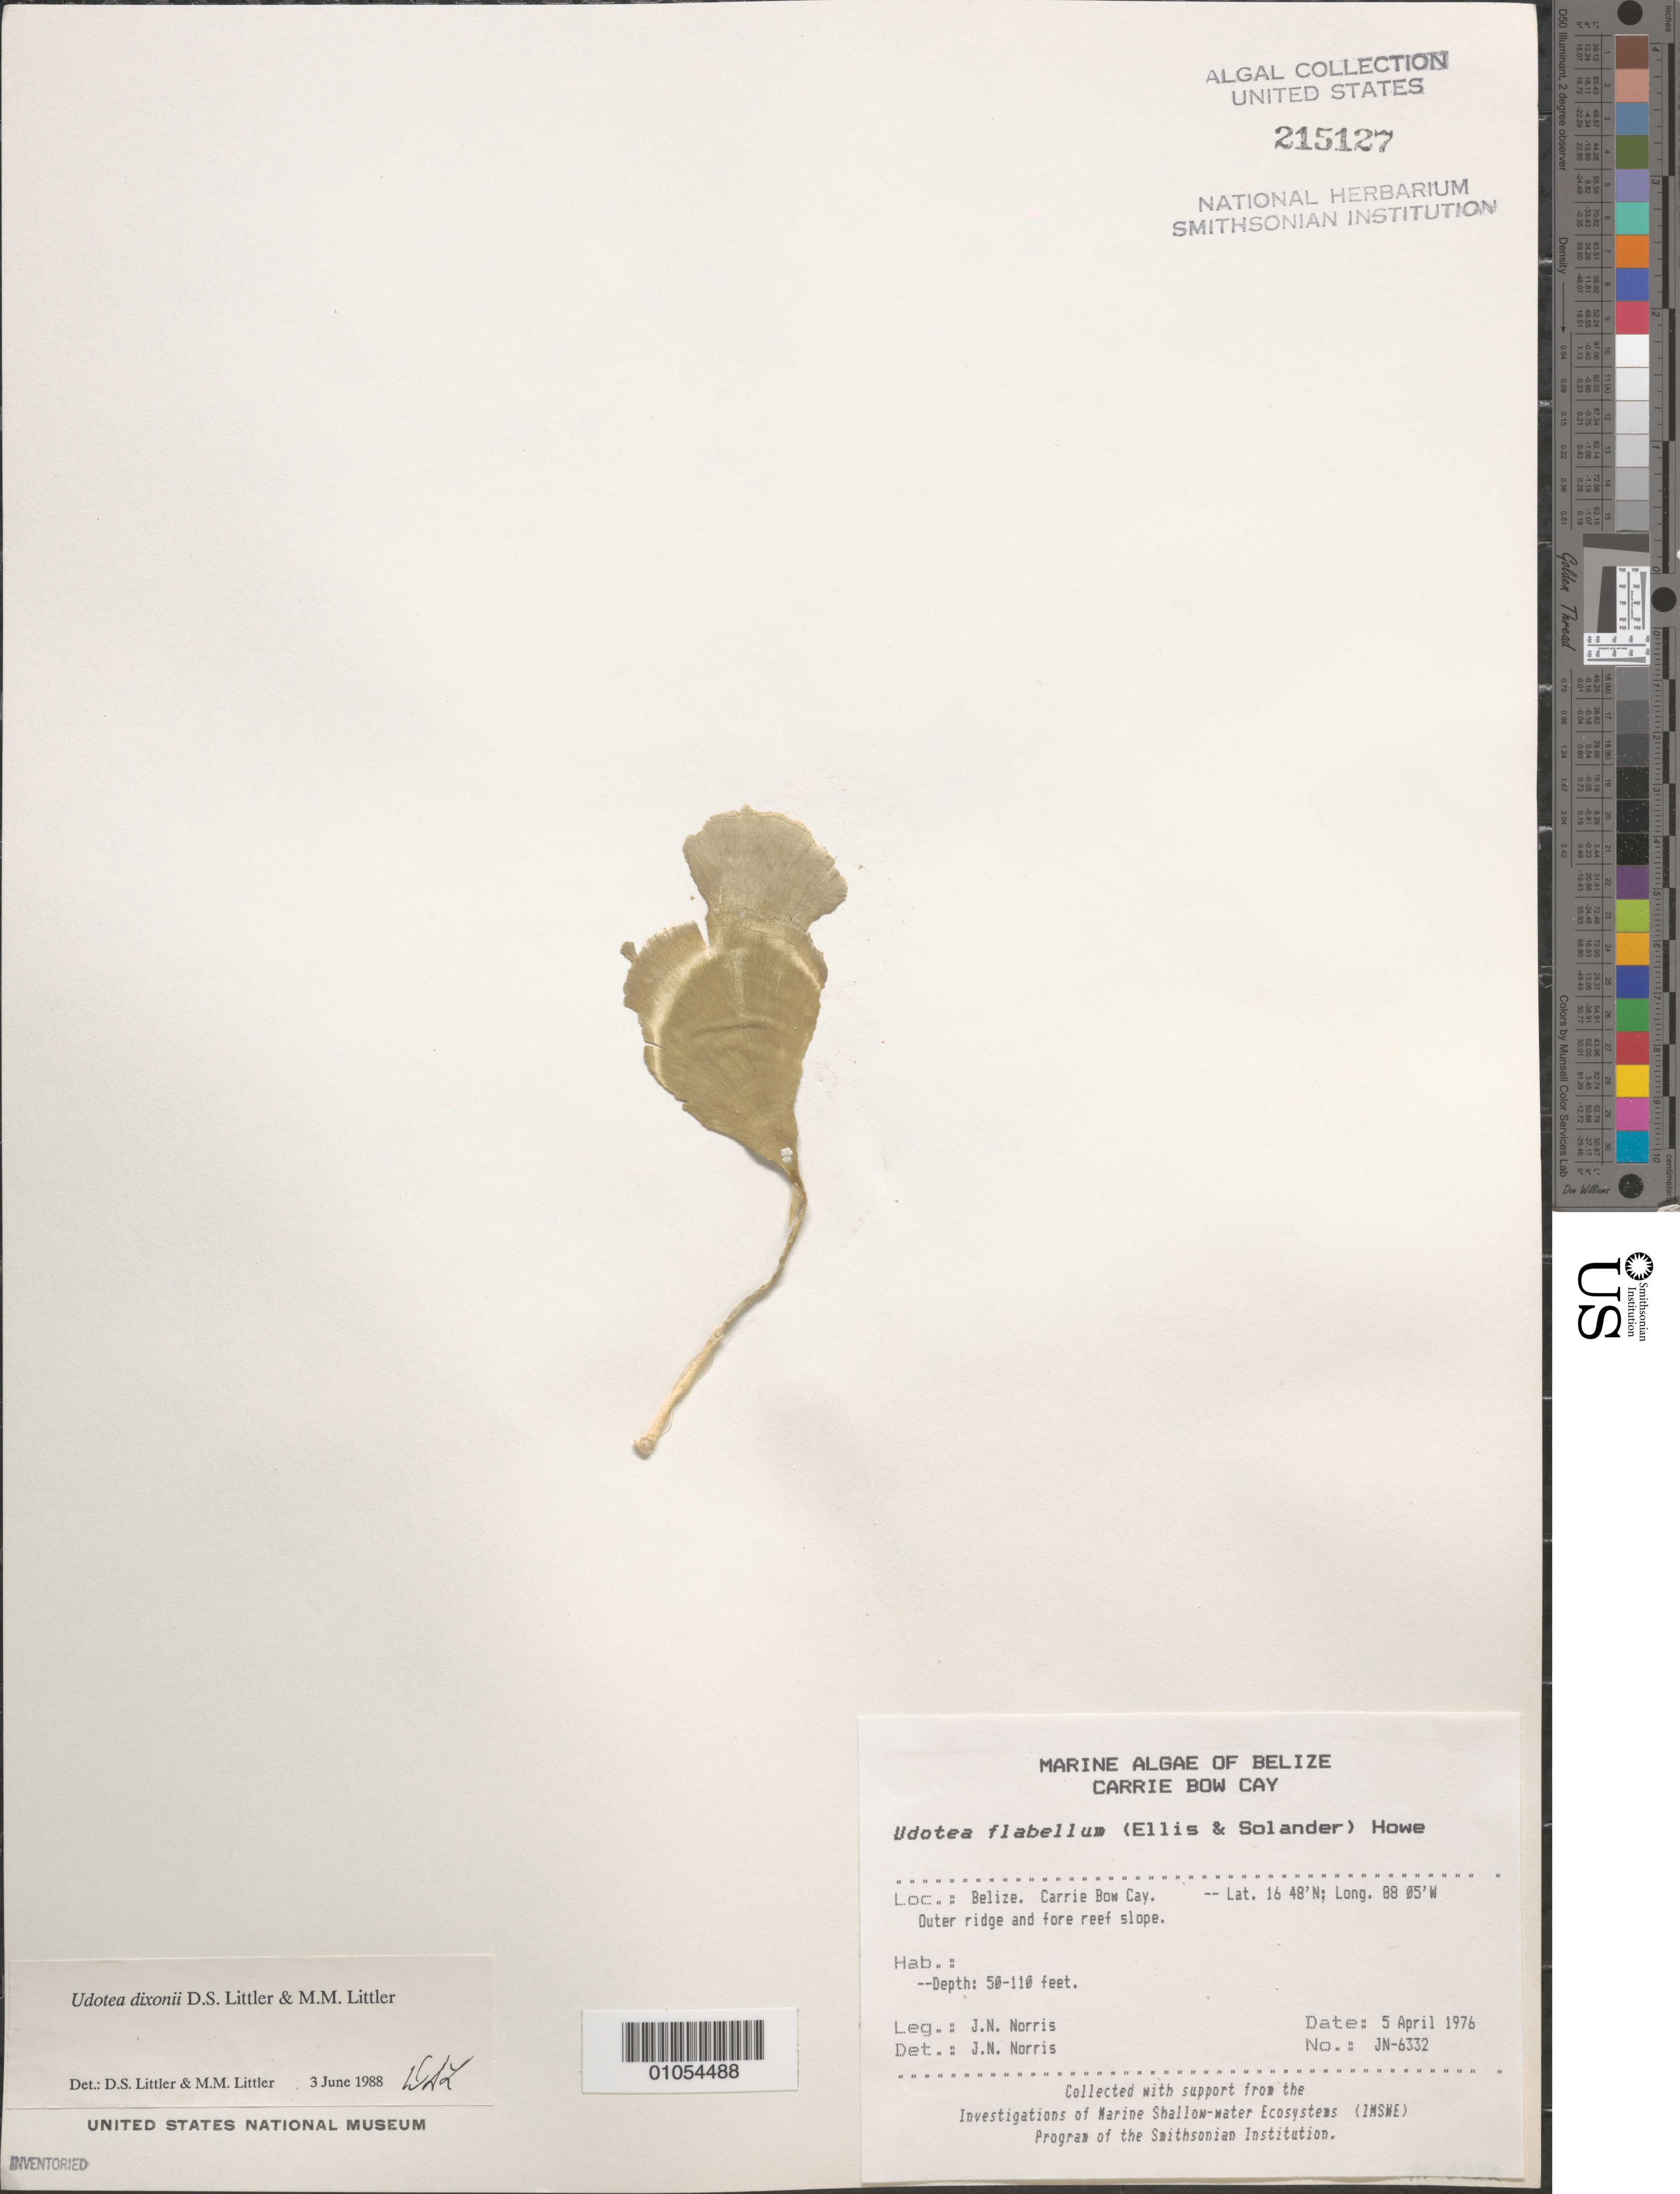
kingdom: Plantae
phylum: Chlorophyta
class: Ulvophyceae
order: Bryopsidales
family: Udoteaceae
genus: Udotea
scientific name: Udotea dixonii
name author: D.S. Littler & Littler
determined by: Littler, D. S.; Littler, M. M.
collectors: J. N. Norris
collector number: JN-6332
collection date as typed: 05 Apr 1976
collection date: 1976-04-05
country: Belize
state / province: Stann Creek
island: Carrie Bow Cay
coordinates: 16 48'N, 88 05'W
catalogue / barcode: US 215127